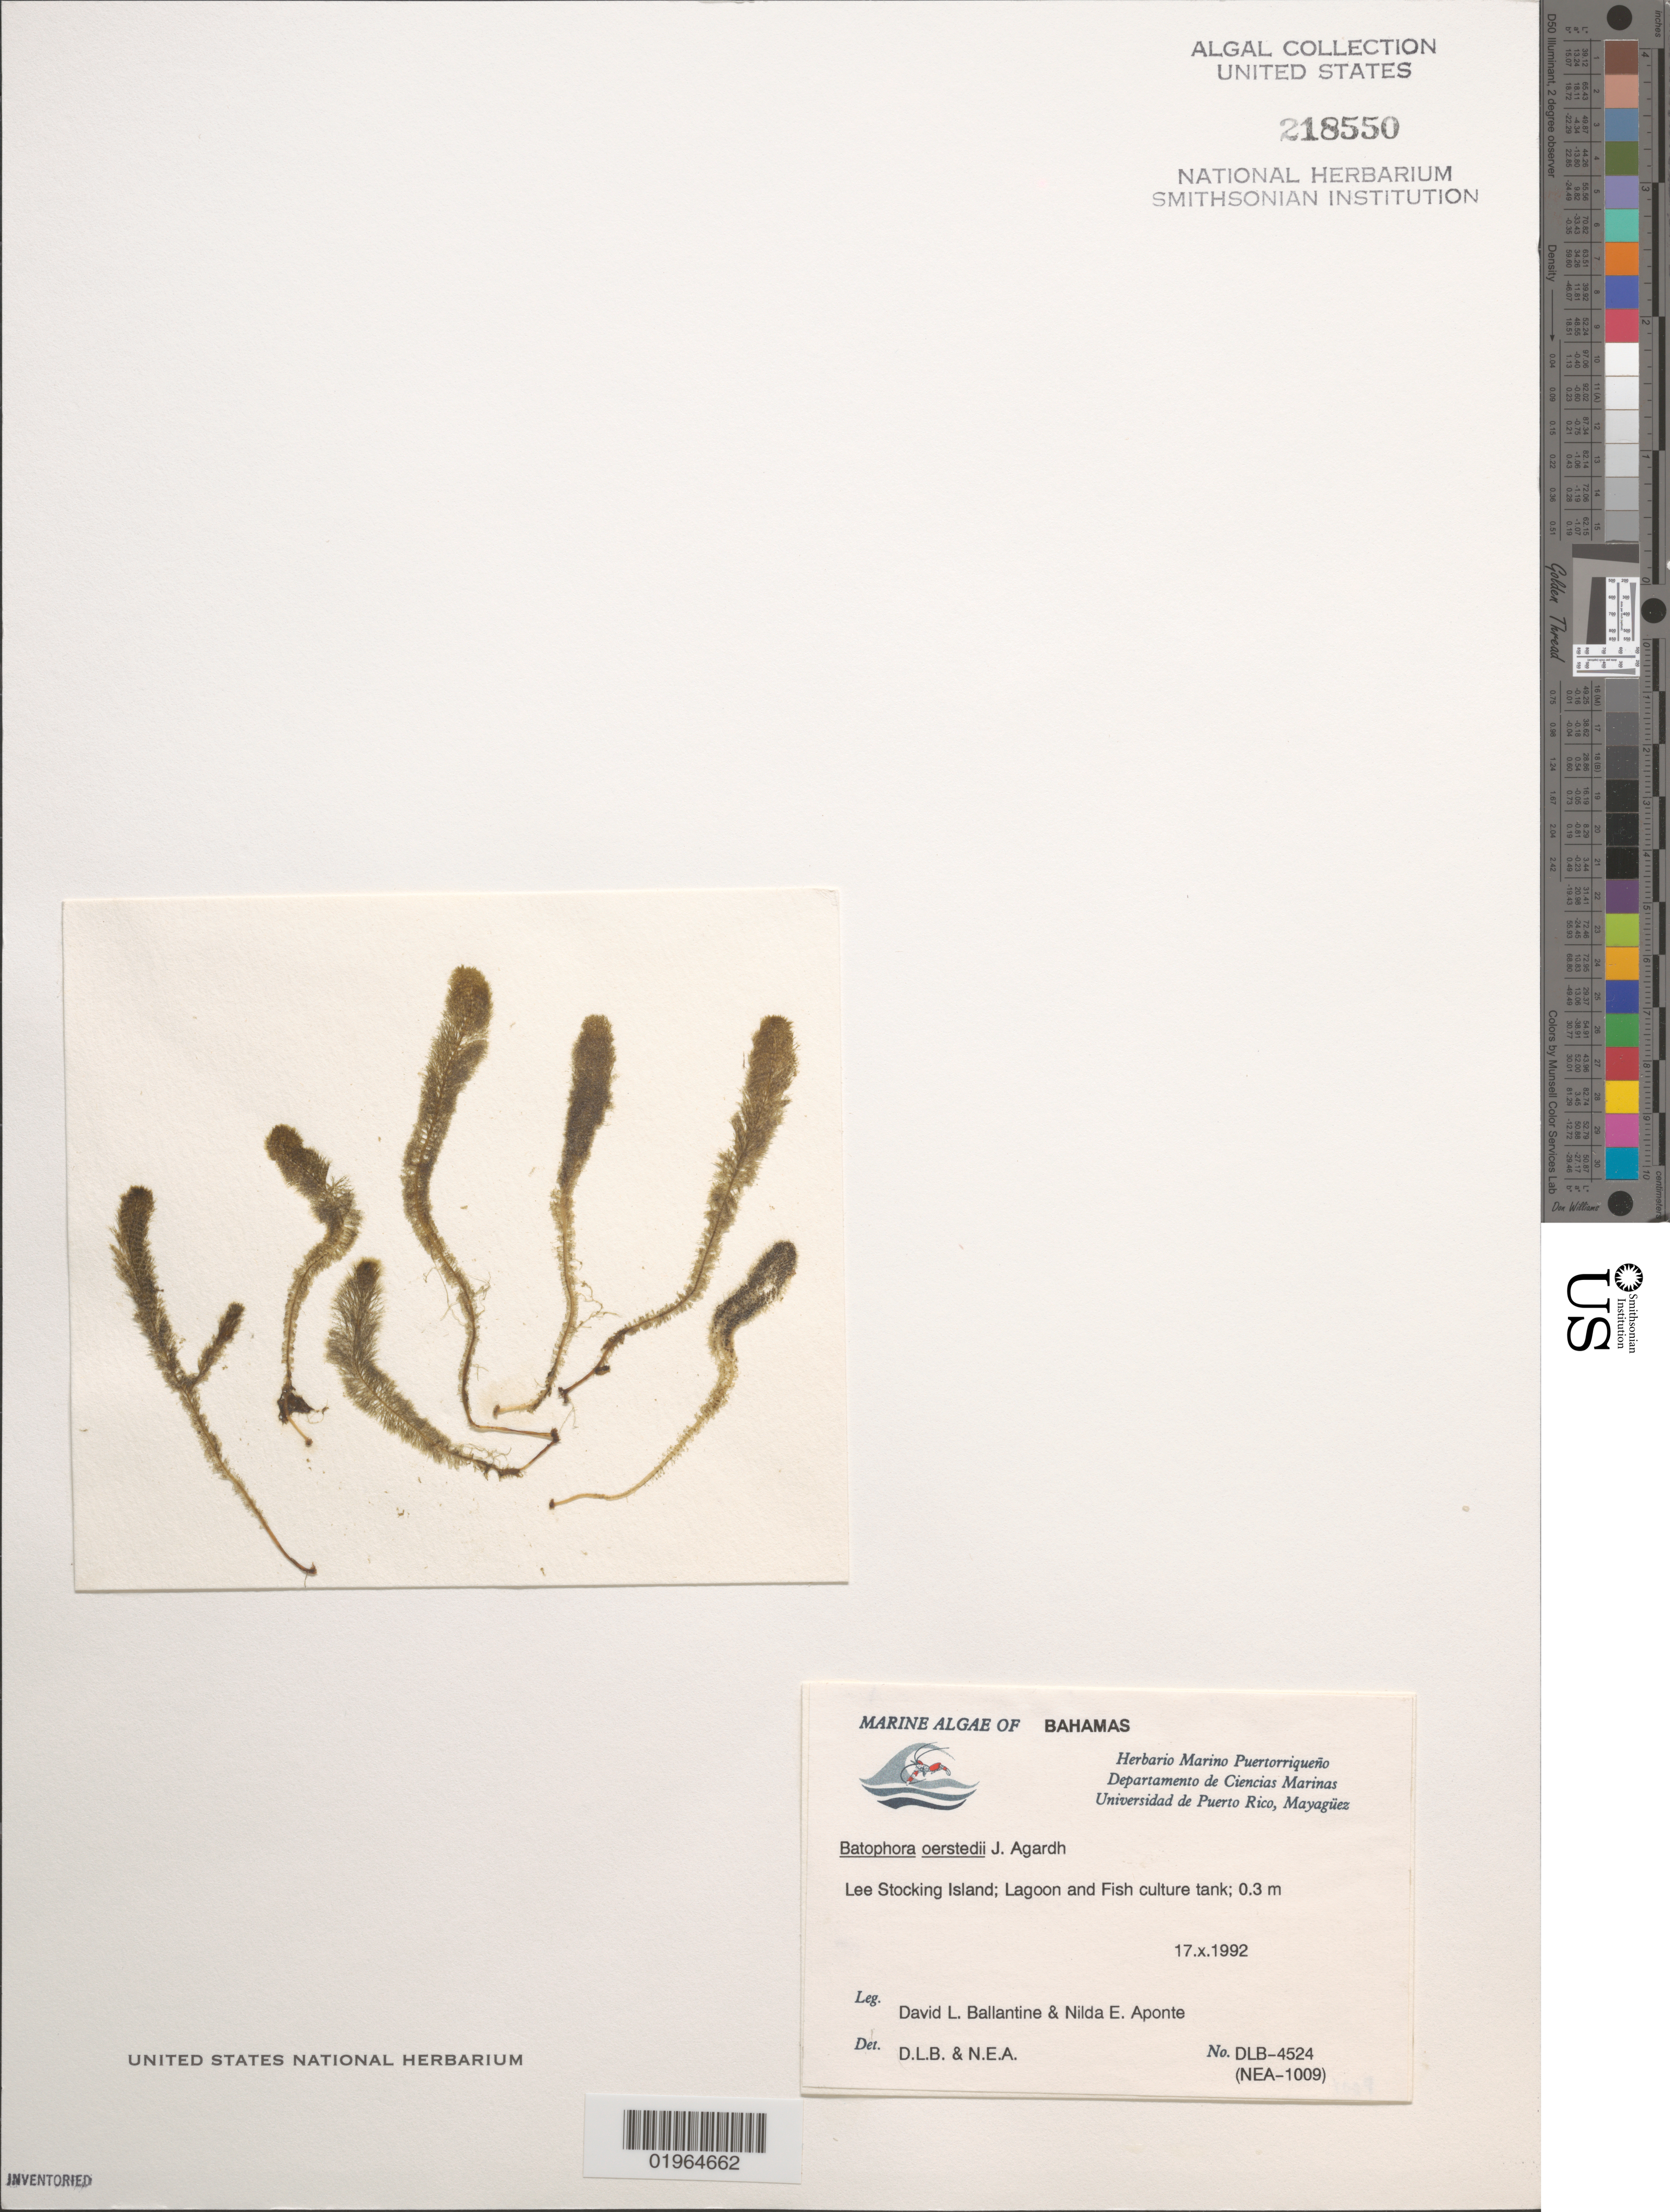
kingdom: Plantae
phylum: Chlorophyta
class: Ulvophyceae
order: Dasycladales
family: Dasycladaceae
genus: Batophora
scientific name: Batophora oerstedii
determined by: Ballantine, D. L.; Aponte, N. E.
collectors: D.L. Ballantine & N. E. Aponte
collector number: DLB 4524, NEA 1009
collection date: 1992-10-17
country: Bahamas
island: Lee Stocking Island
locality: Lagoon and Fish culture tank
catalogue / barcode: US 218550